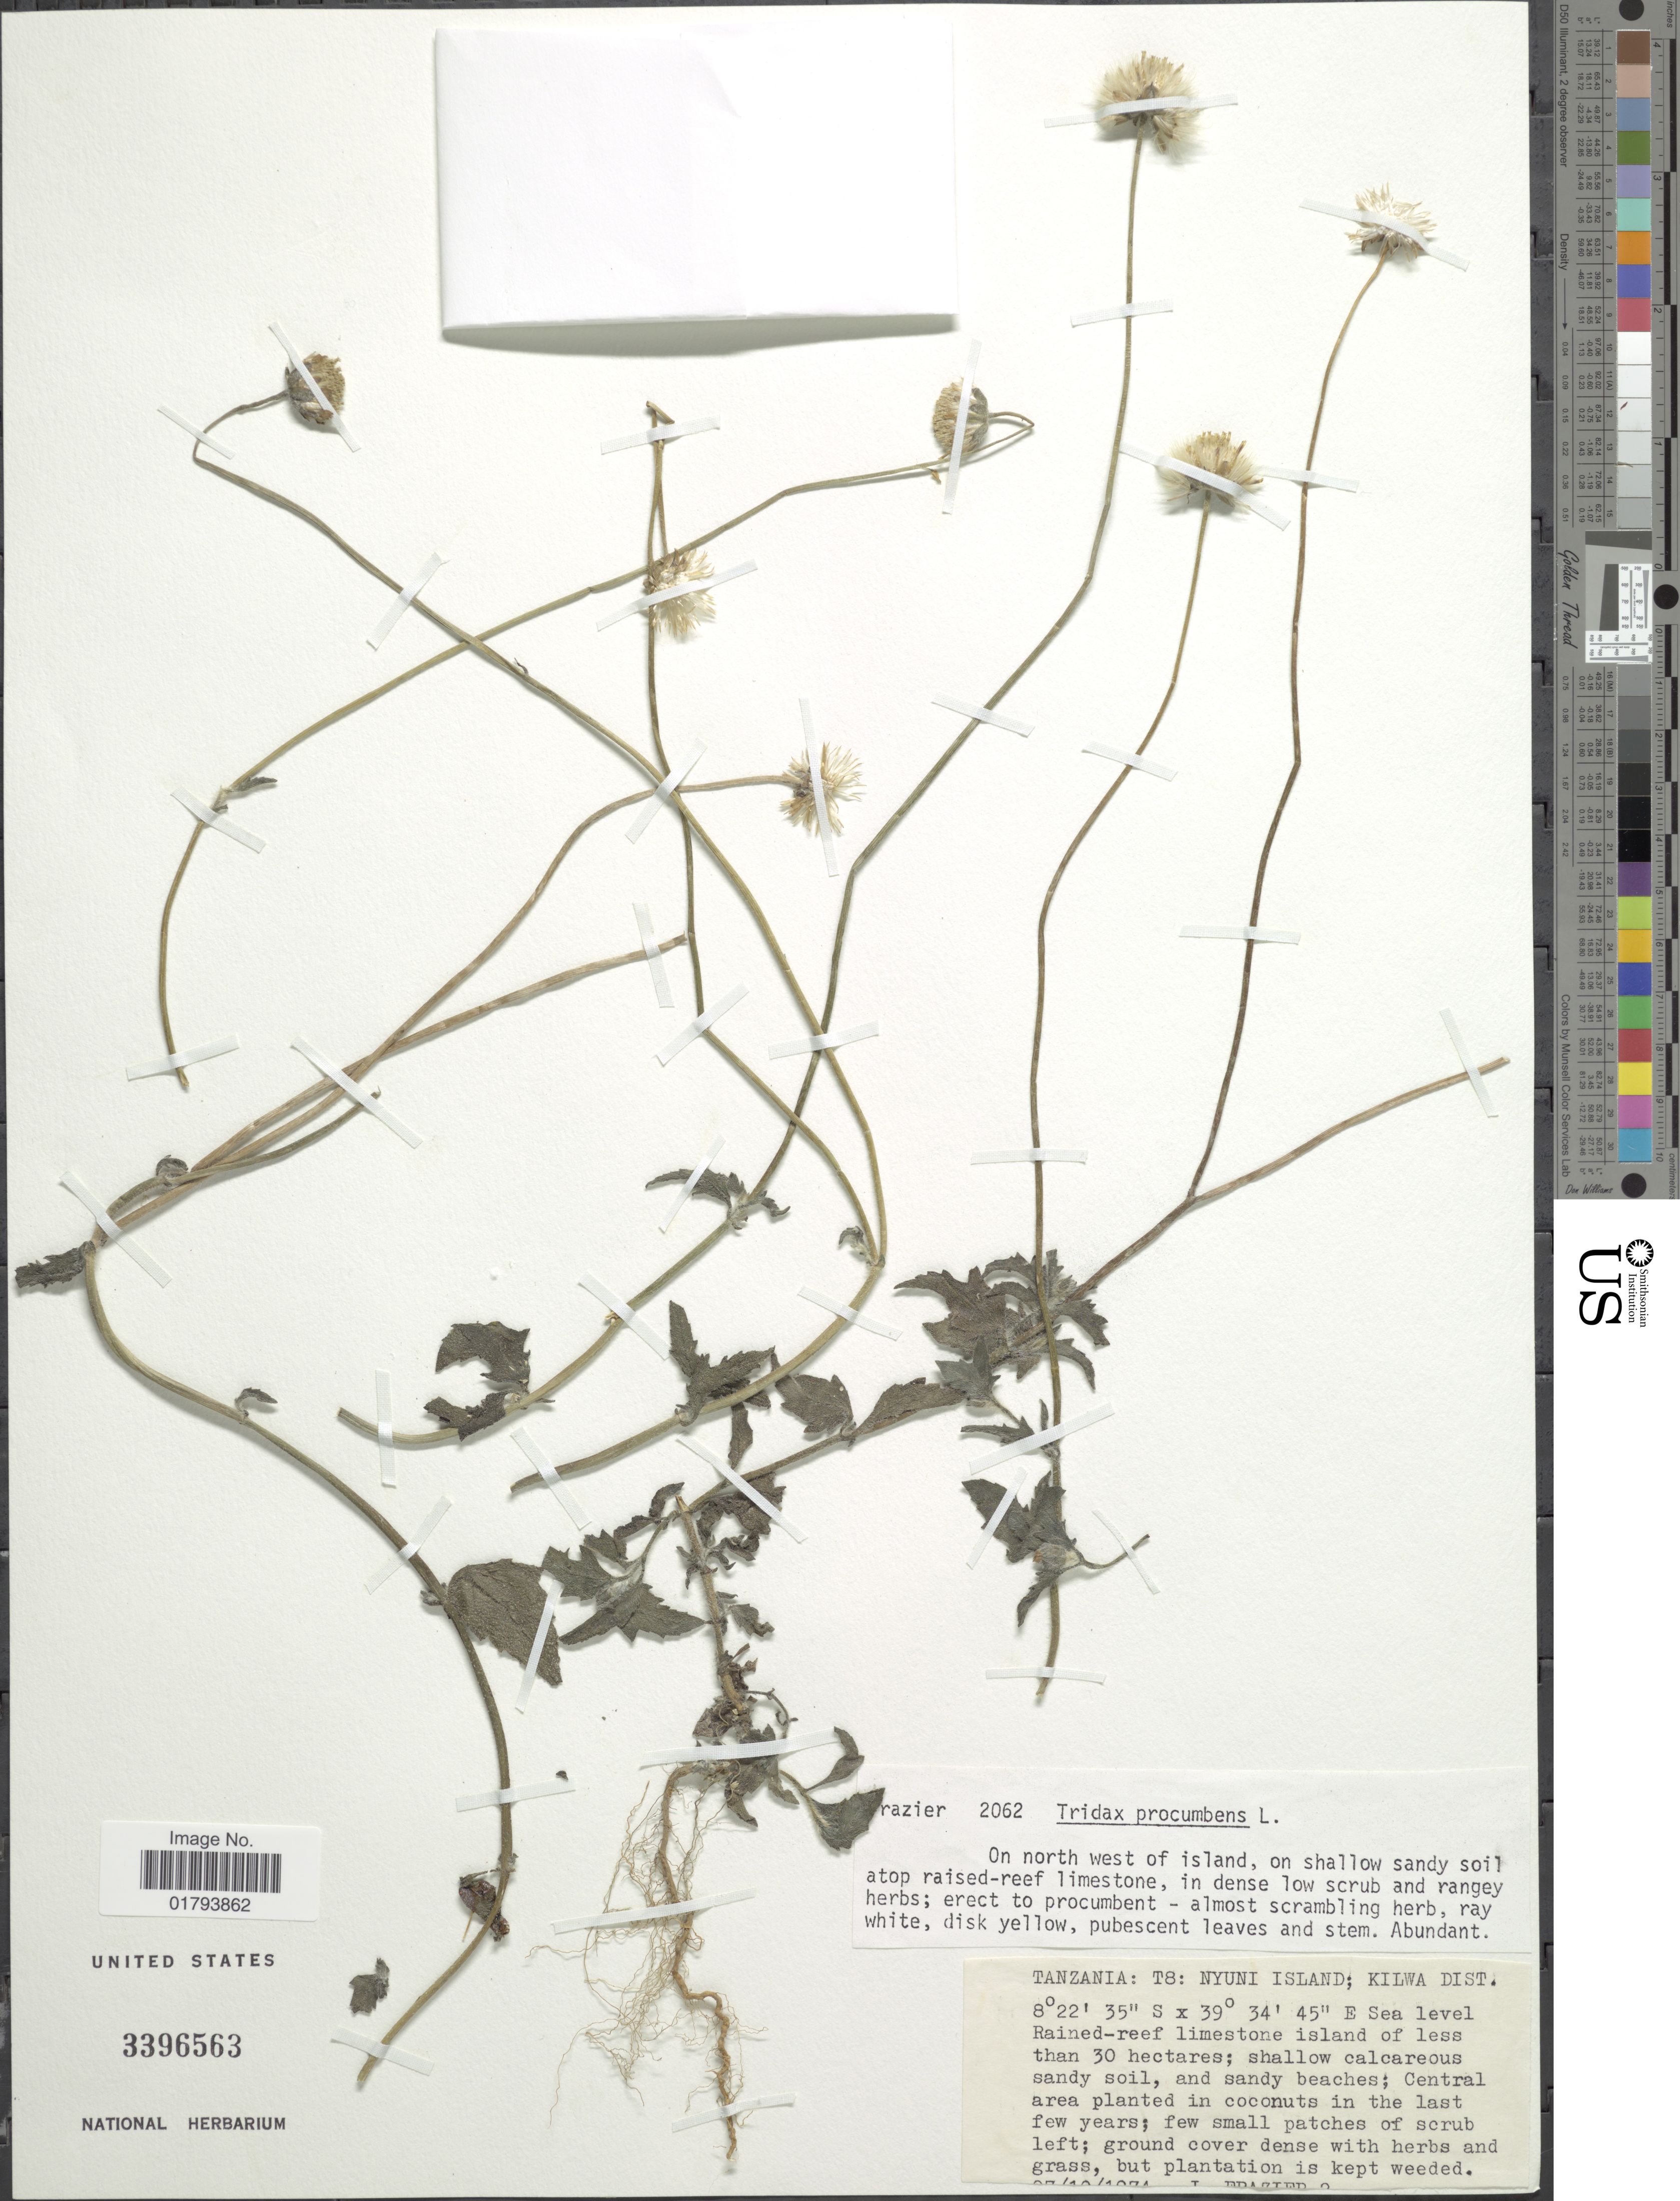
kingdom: Plantae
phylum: Tracheophyta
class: Magnoliopsida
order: Asterales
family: Asteraceae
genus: Tridax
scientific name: Tridax procumbens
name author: L.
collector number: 2*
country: Tanzania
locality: T8: Nyuni Island; Kilwa Dist.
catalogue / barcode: US 3396563